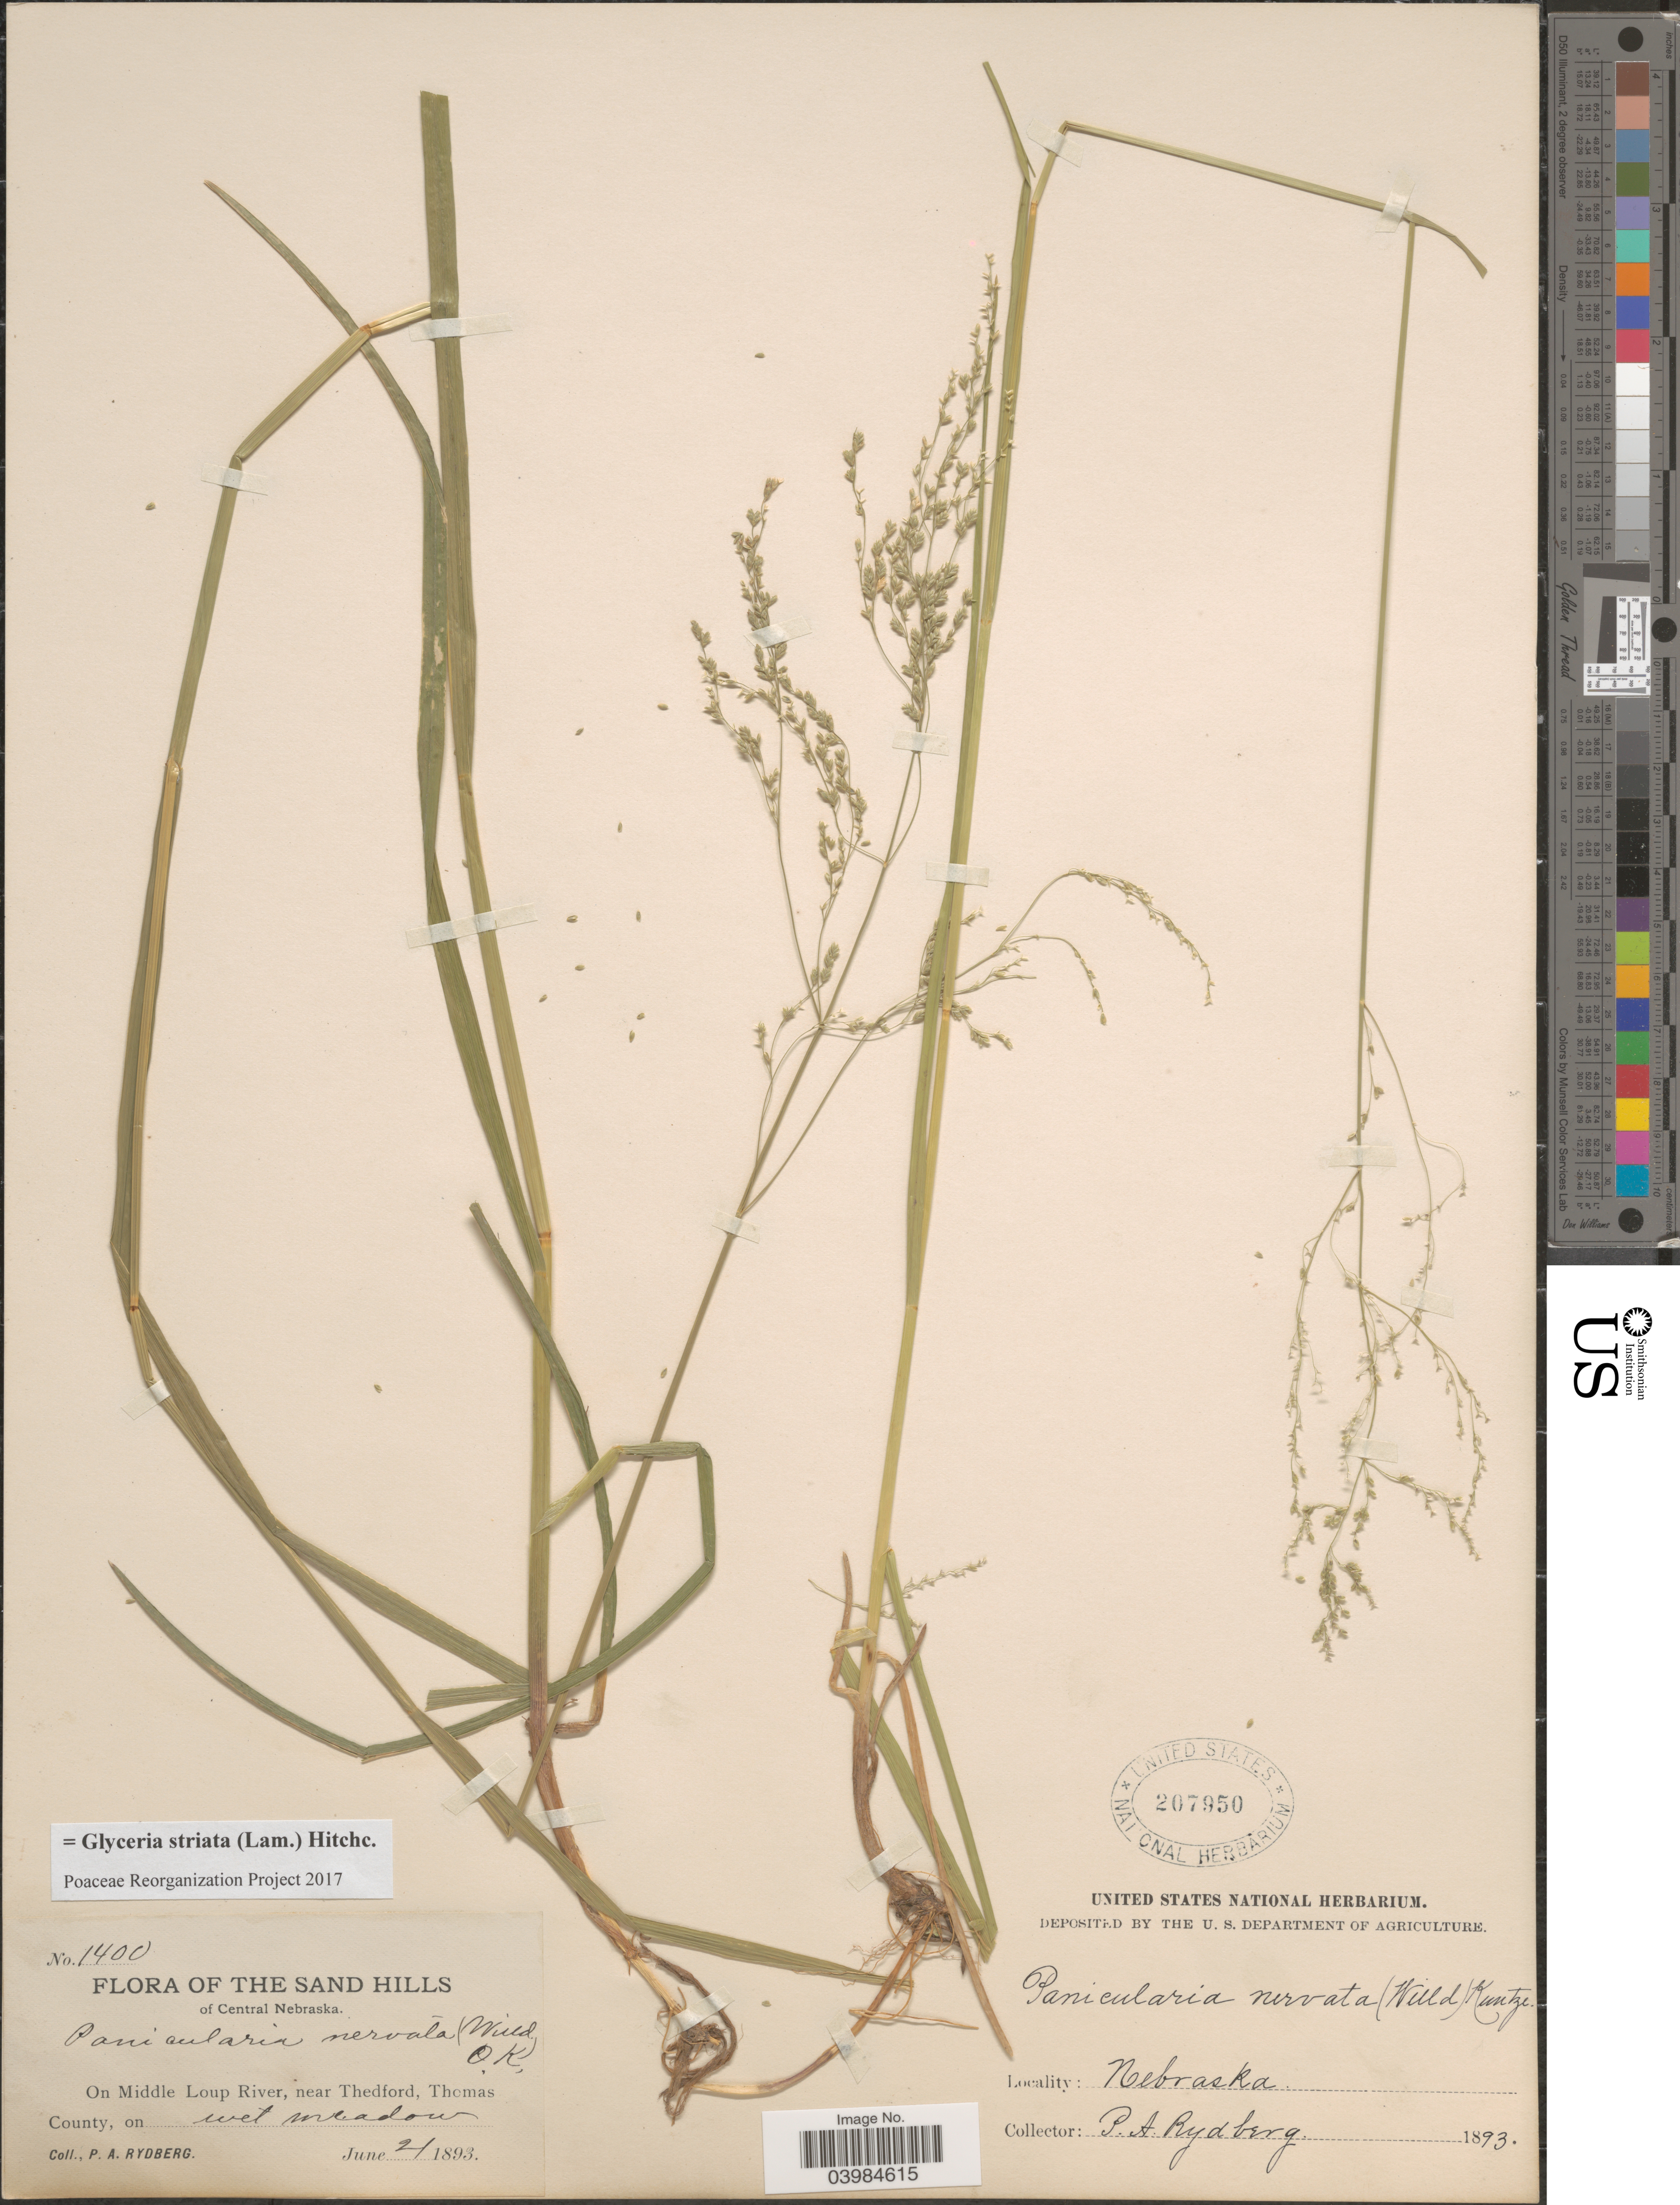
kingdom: Plantae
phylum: Tracheophyta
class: Liliopsida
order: Poales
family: Poaceae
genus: Glyceria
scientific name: Glyceria striata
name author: (Lam.) Hitchc.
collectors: P. A. Rydberg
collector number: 1400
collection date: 1893-06-21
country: United States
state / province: Nebraska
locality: Sand Hills of Central Nebraska. On Midlle Loup River, near Thedford, Thomas County, on wet meadow.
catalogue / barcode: US 207950